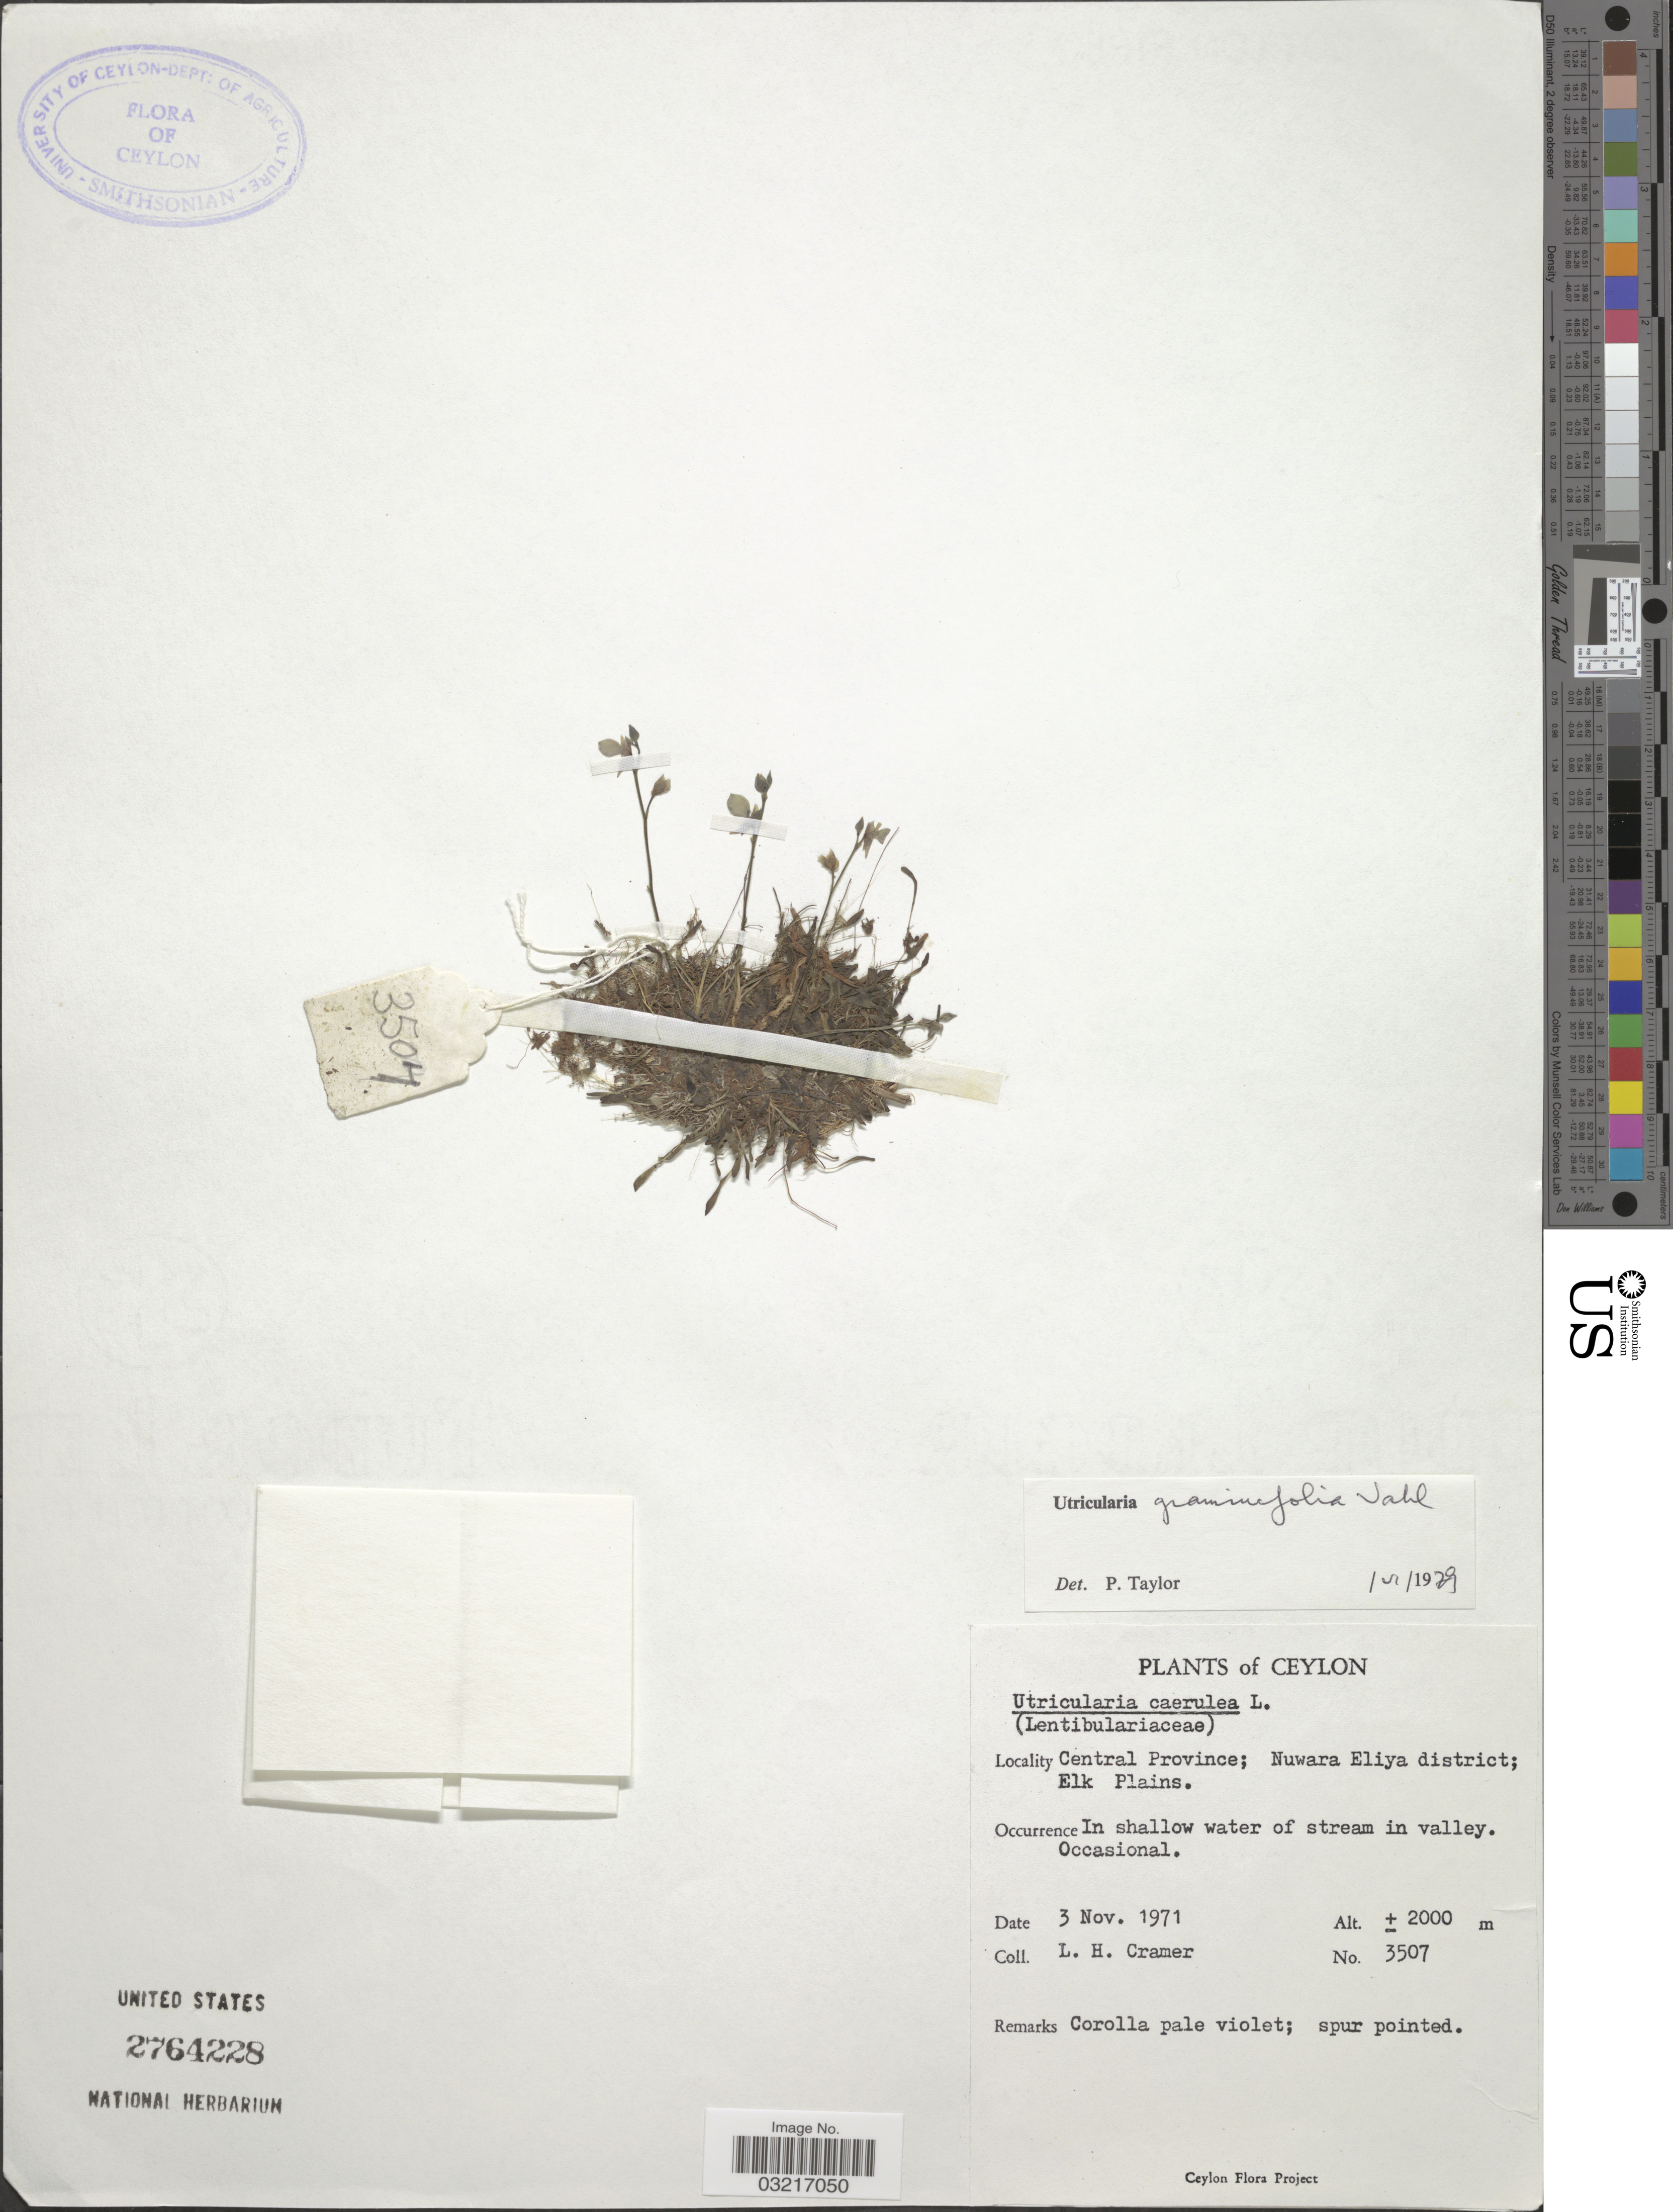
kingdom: Plantae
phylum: Tracheophyta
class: Magnoliopsida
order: Lamiales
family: Lentibulariaceae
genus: Utricularia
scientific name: Utricularia graminifolia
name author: Vahl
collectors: L. H. Cramer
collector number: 3507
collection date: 1971-11-03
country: Sri Lanka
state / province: Central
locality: Ceylon, Nuwara Eliya district; Elk Plains.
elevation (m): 2000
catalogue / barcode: US 2764228